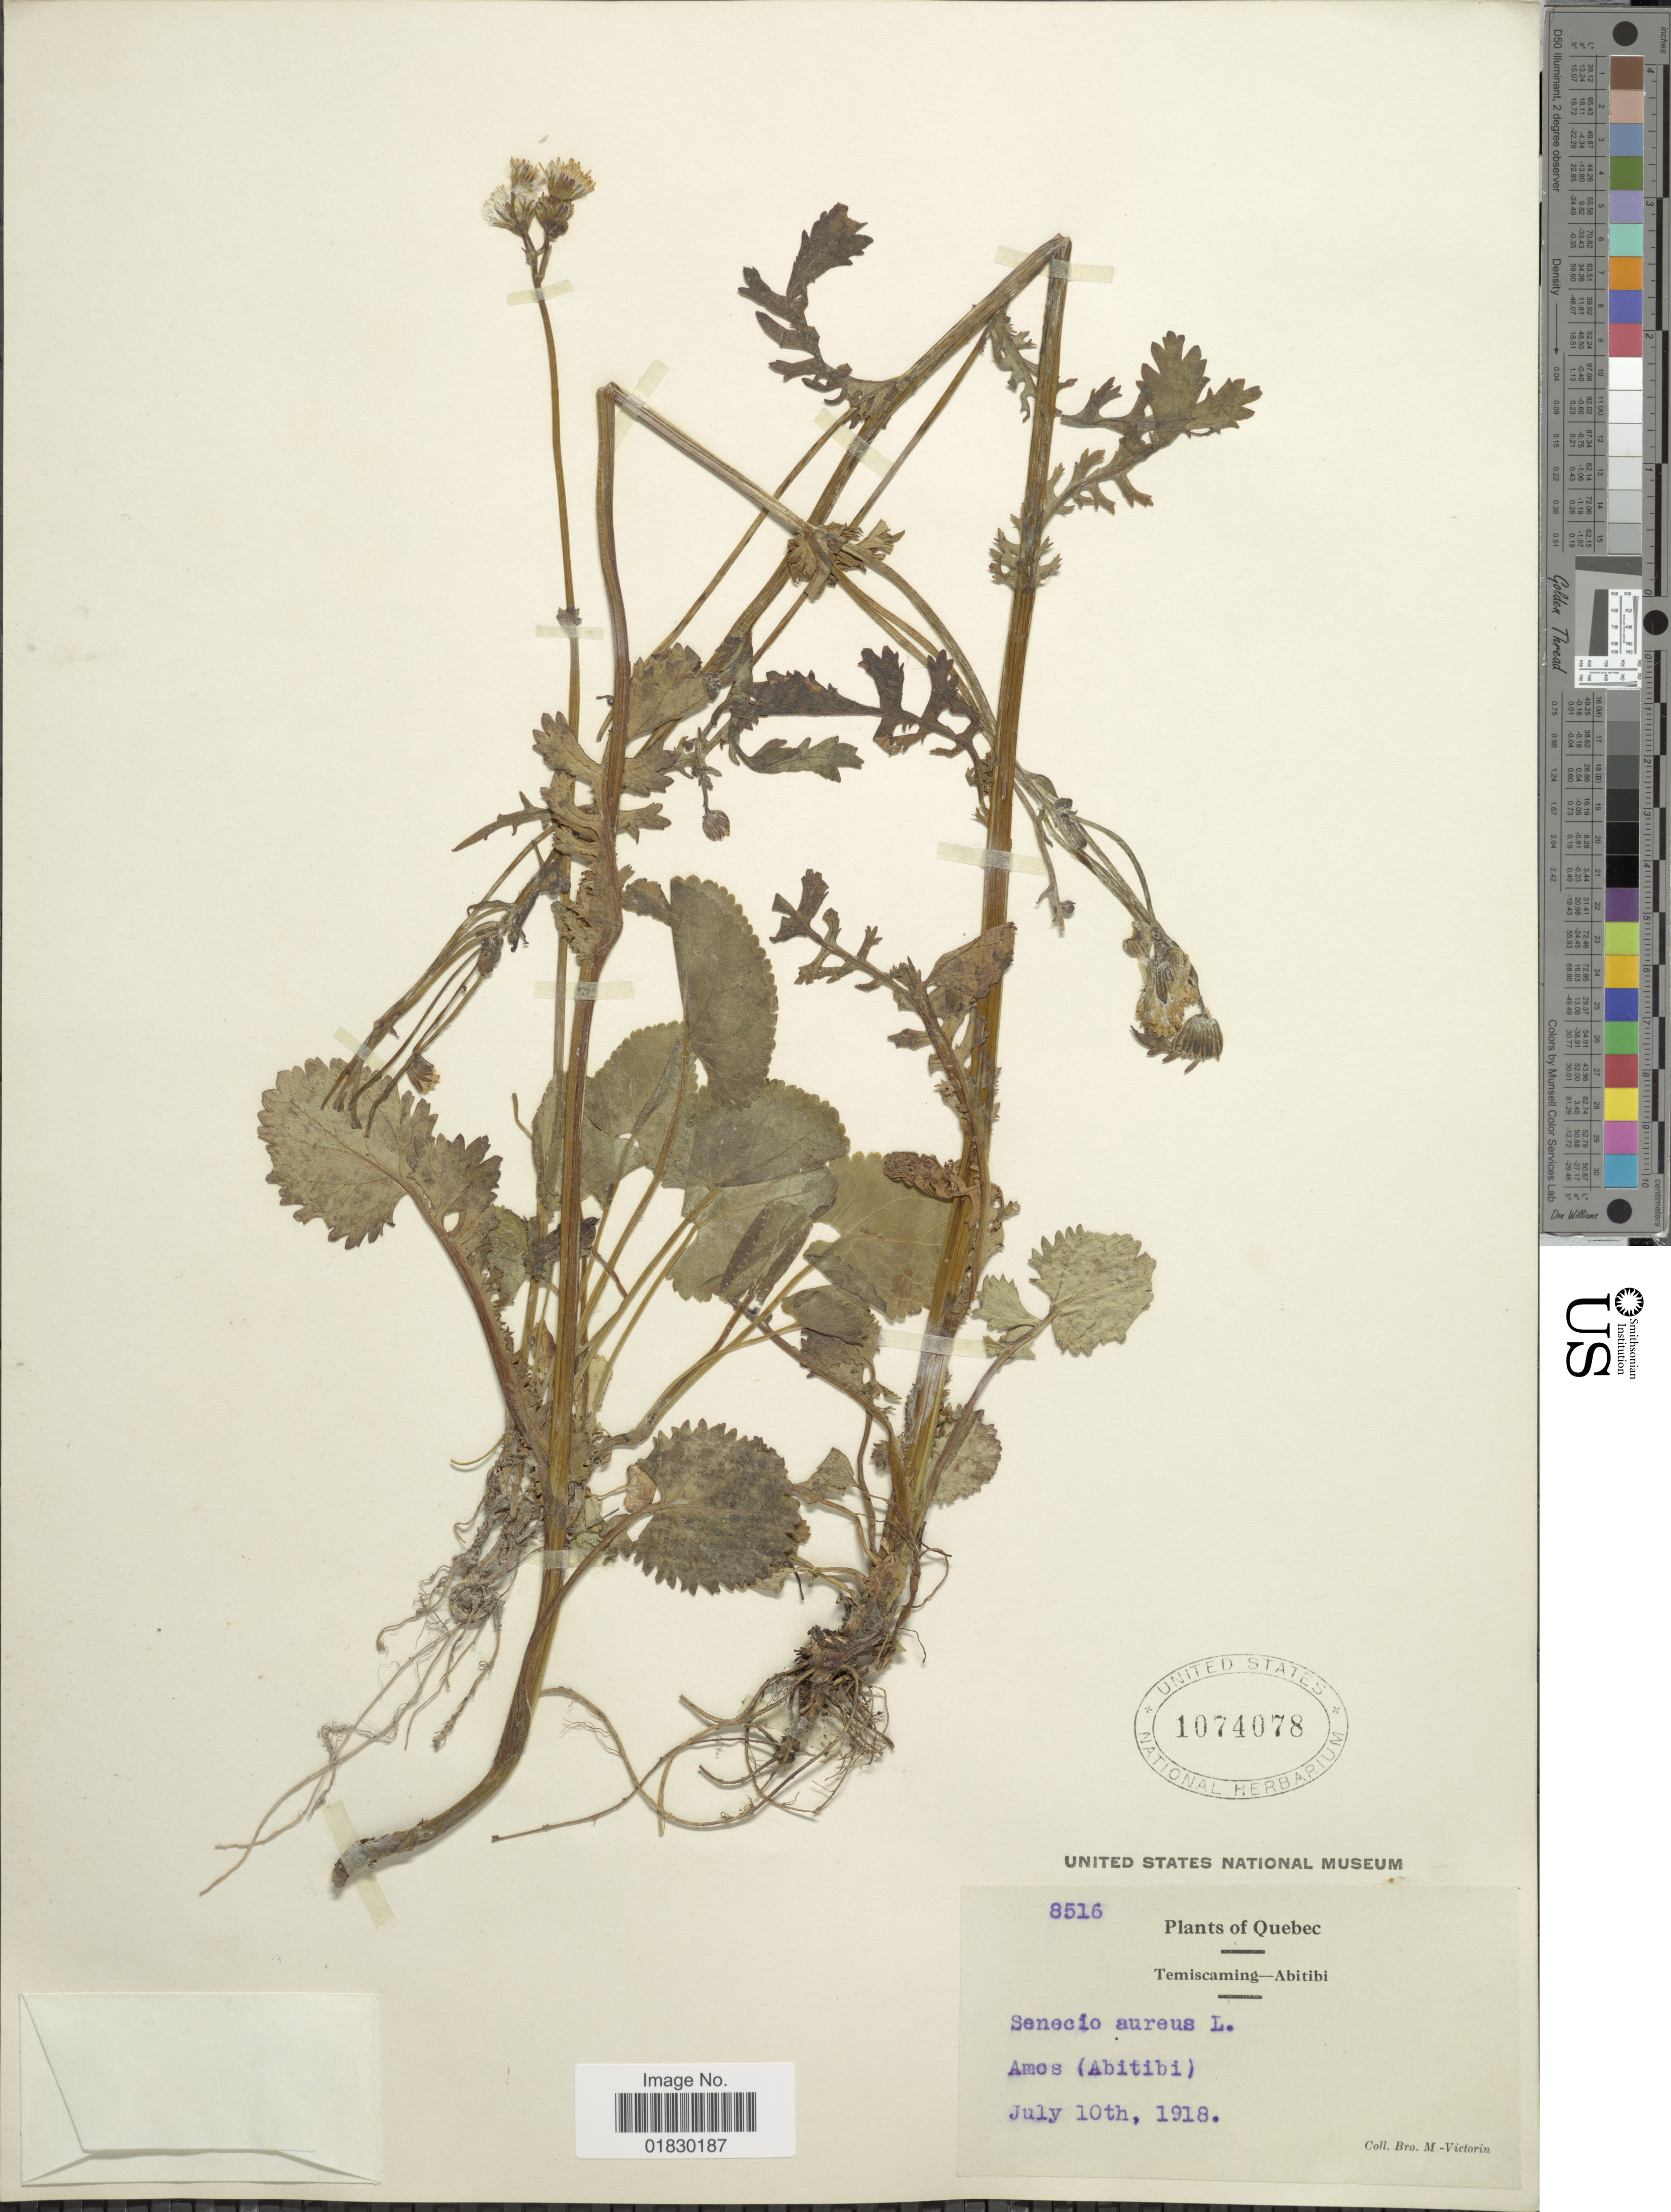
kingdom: Plantae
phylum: Tracheophyta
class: Magnoliopsida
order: Asterales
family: Asteraceae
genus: Packera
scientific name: Packera aurea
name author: (L.) Á. Löve & D. Löve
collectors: Fr. Marie-Victorin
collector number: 8516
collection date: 1918-07-10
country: Canada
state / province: Quebec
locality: Temiscaming-Abitibi, Amos (Abitibi)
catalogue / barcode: US 1074078